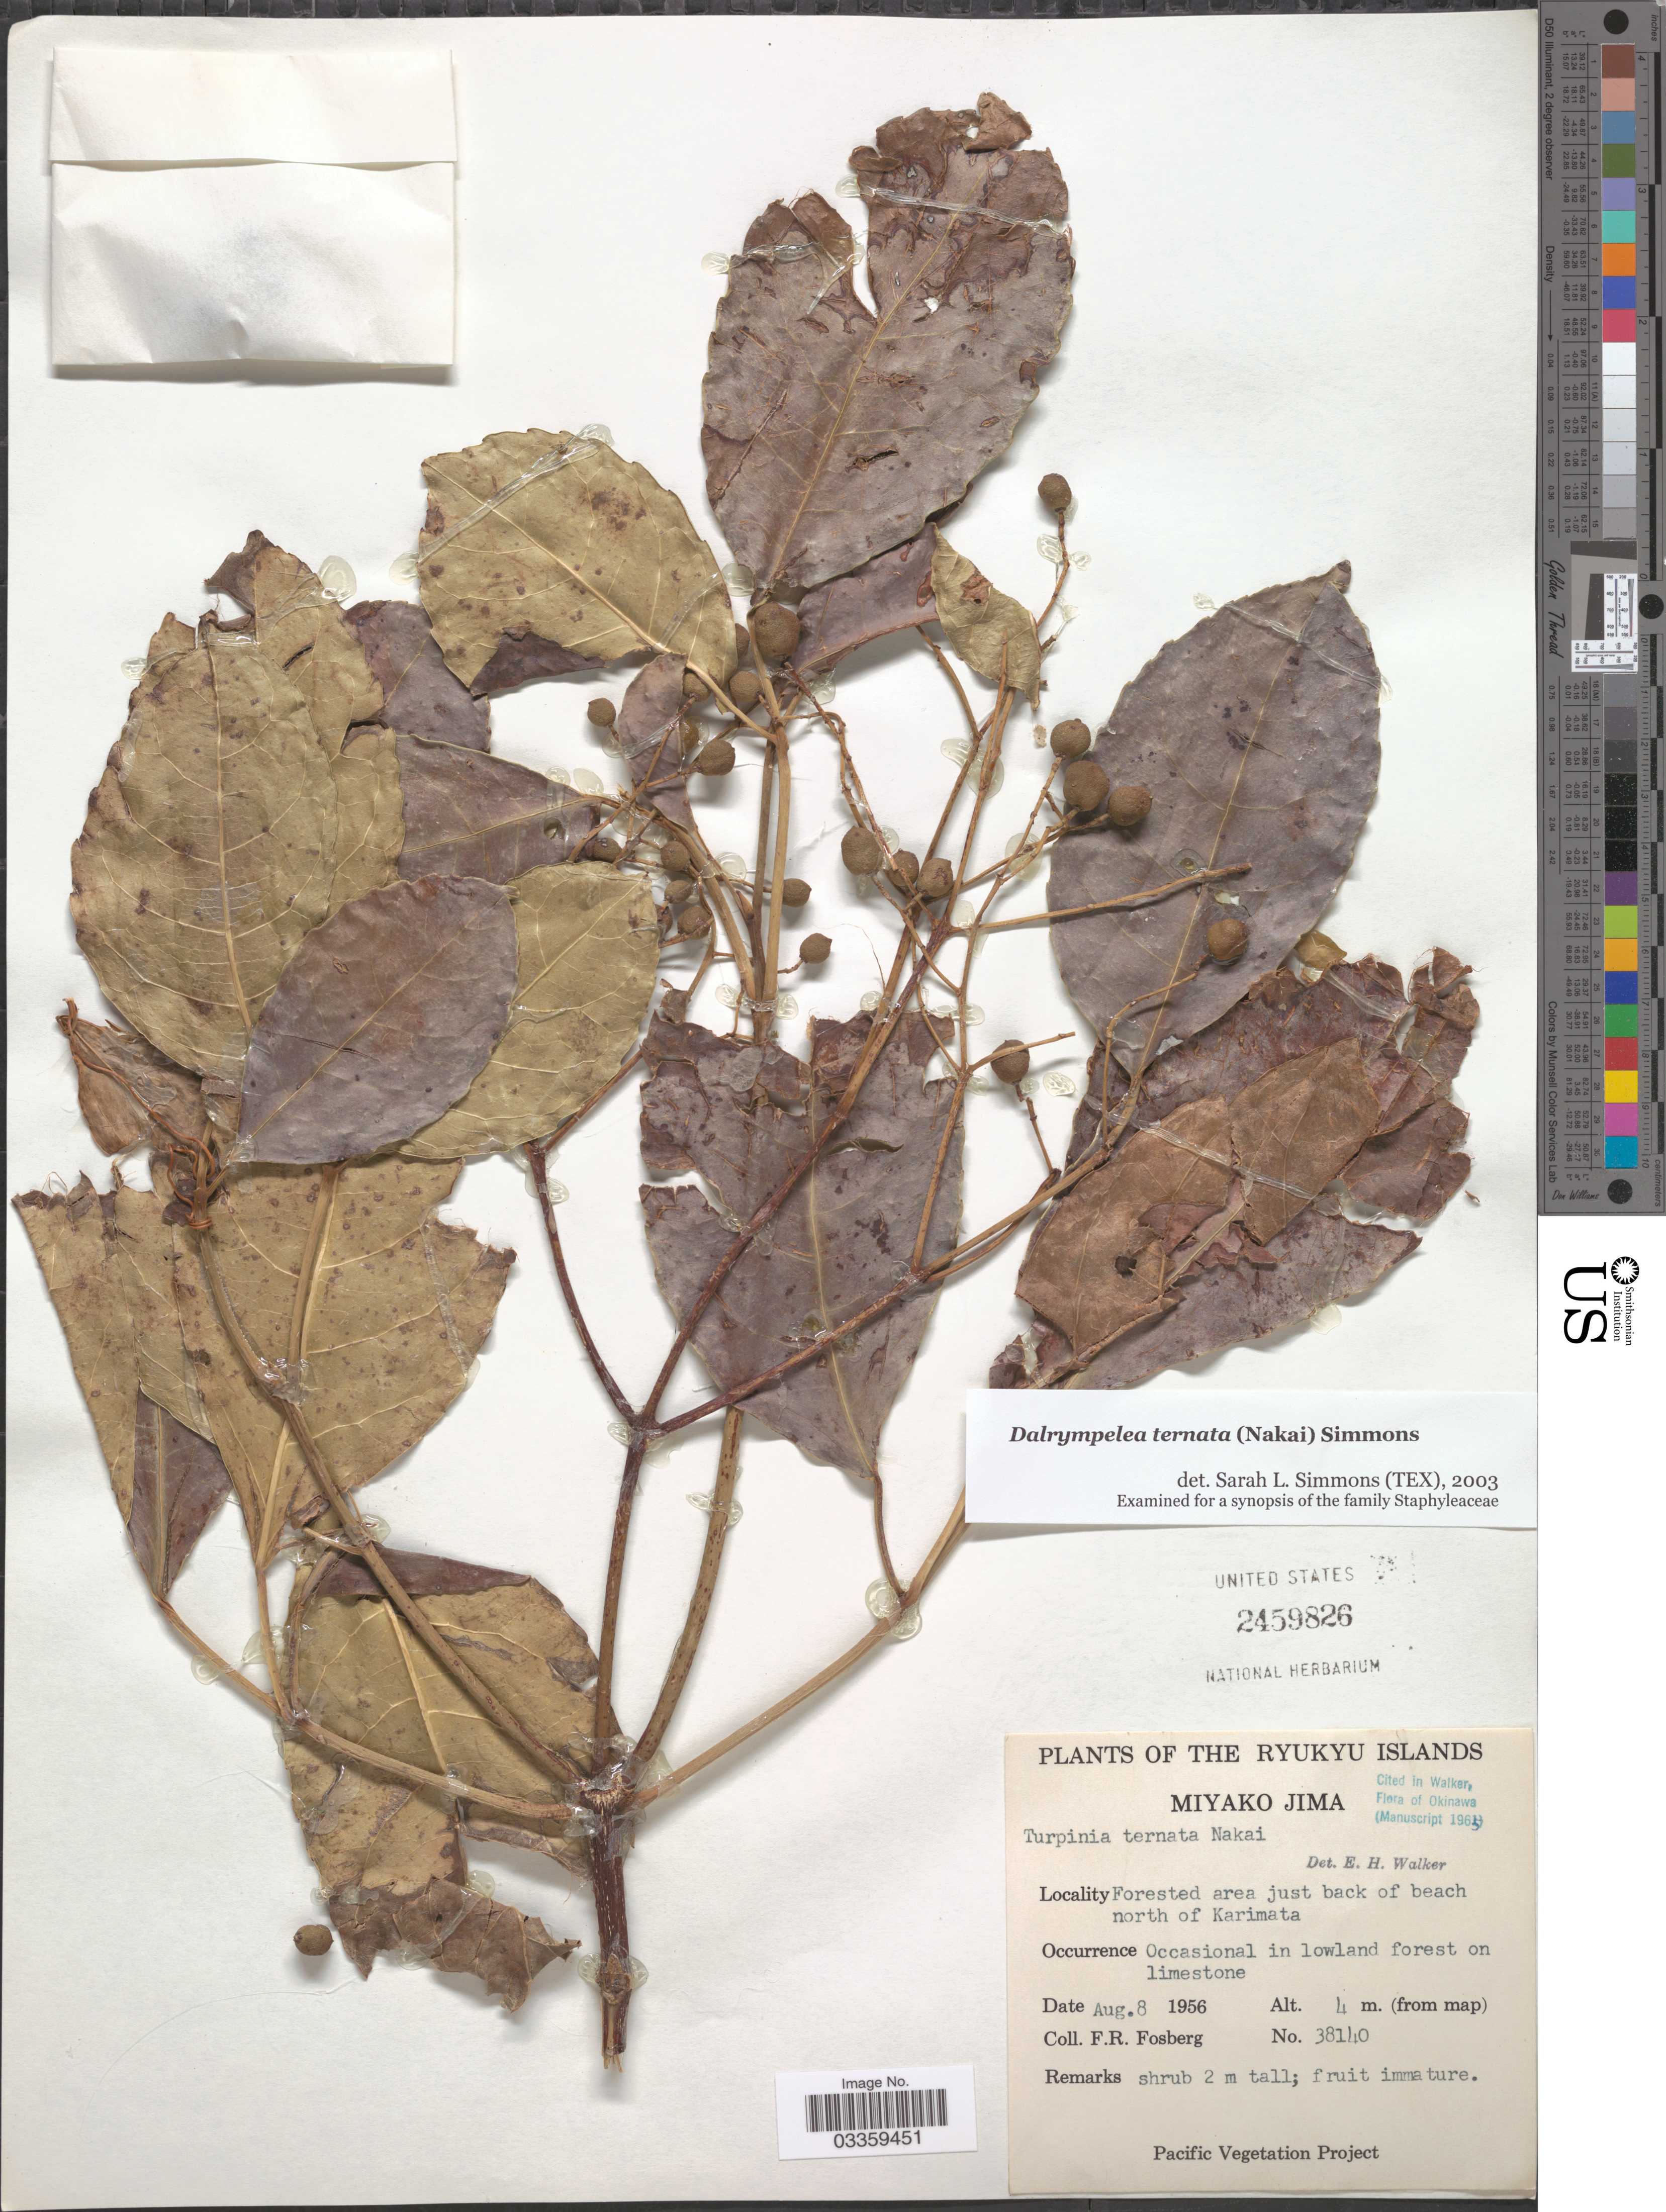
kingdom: Plantae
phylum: Tracheophyta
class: Magnoliopsida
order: Crossosomatales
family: Staphyleaceae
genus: Turpinia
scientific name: Turpinia ternata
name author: Nakai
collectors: F. R. Fosberg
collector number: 38140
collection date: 1956-08-08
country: Japan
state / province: Okinawa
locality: Ryukyu Islands. Miyako Jima. Forested area just back of beach north of Karimata.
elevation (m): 4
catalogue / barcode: US 2459826